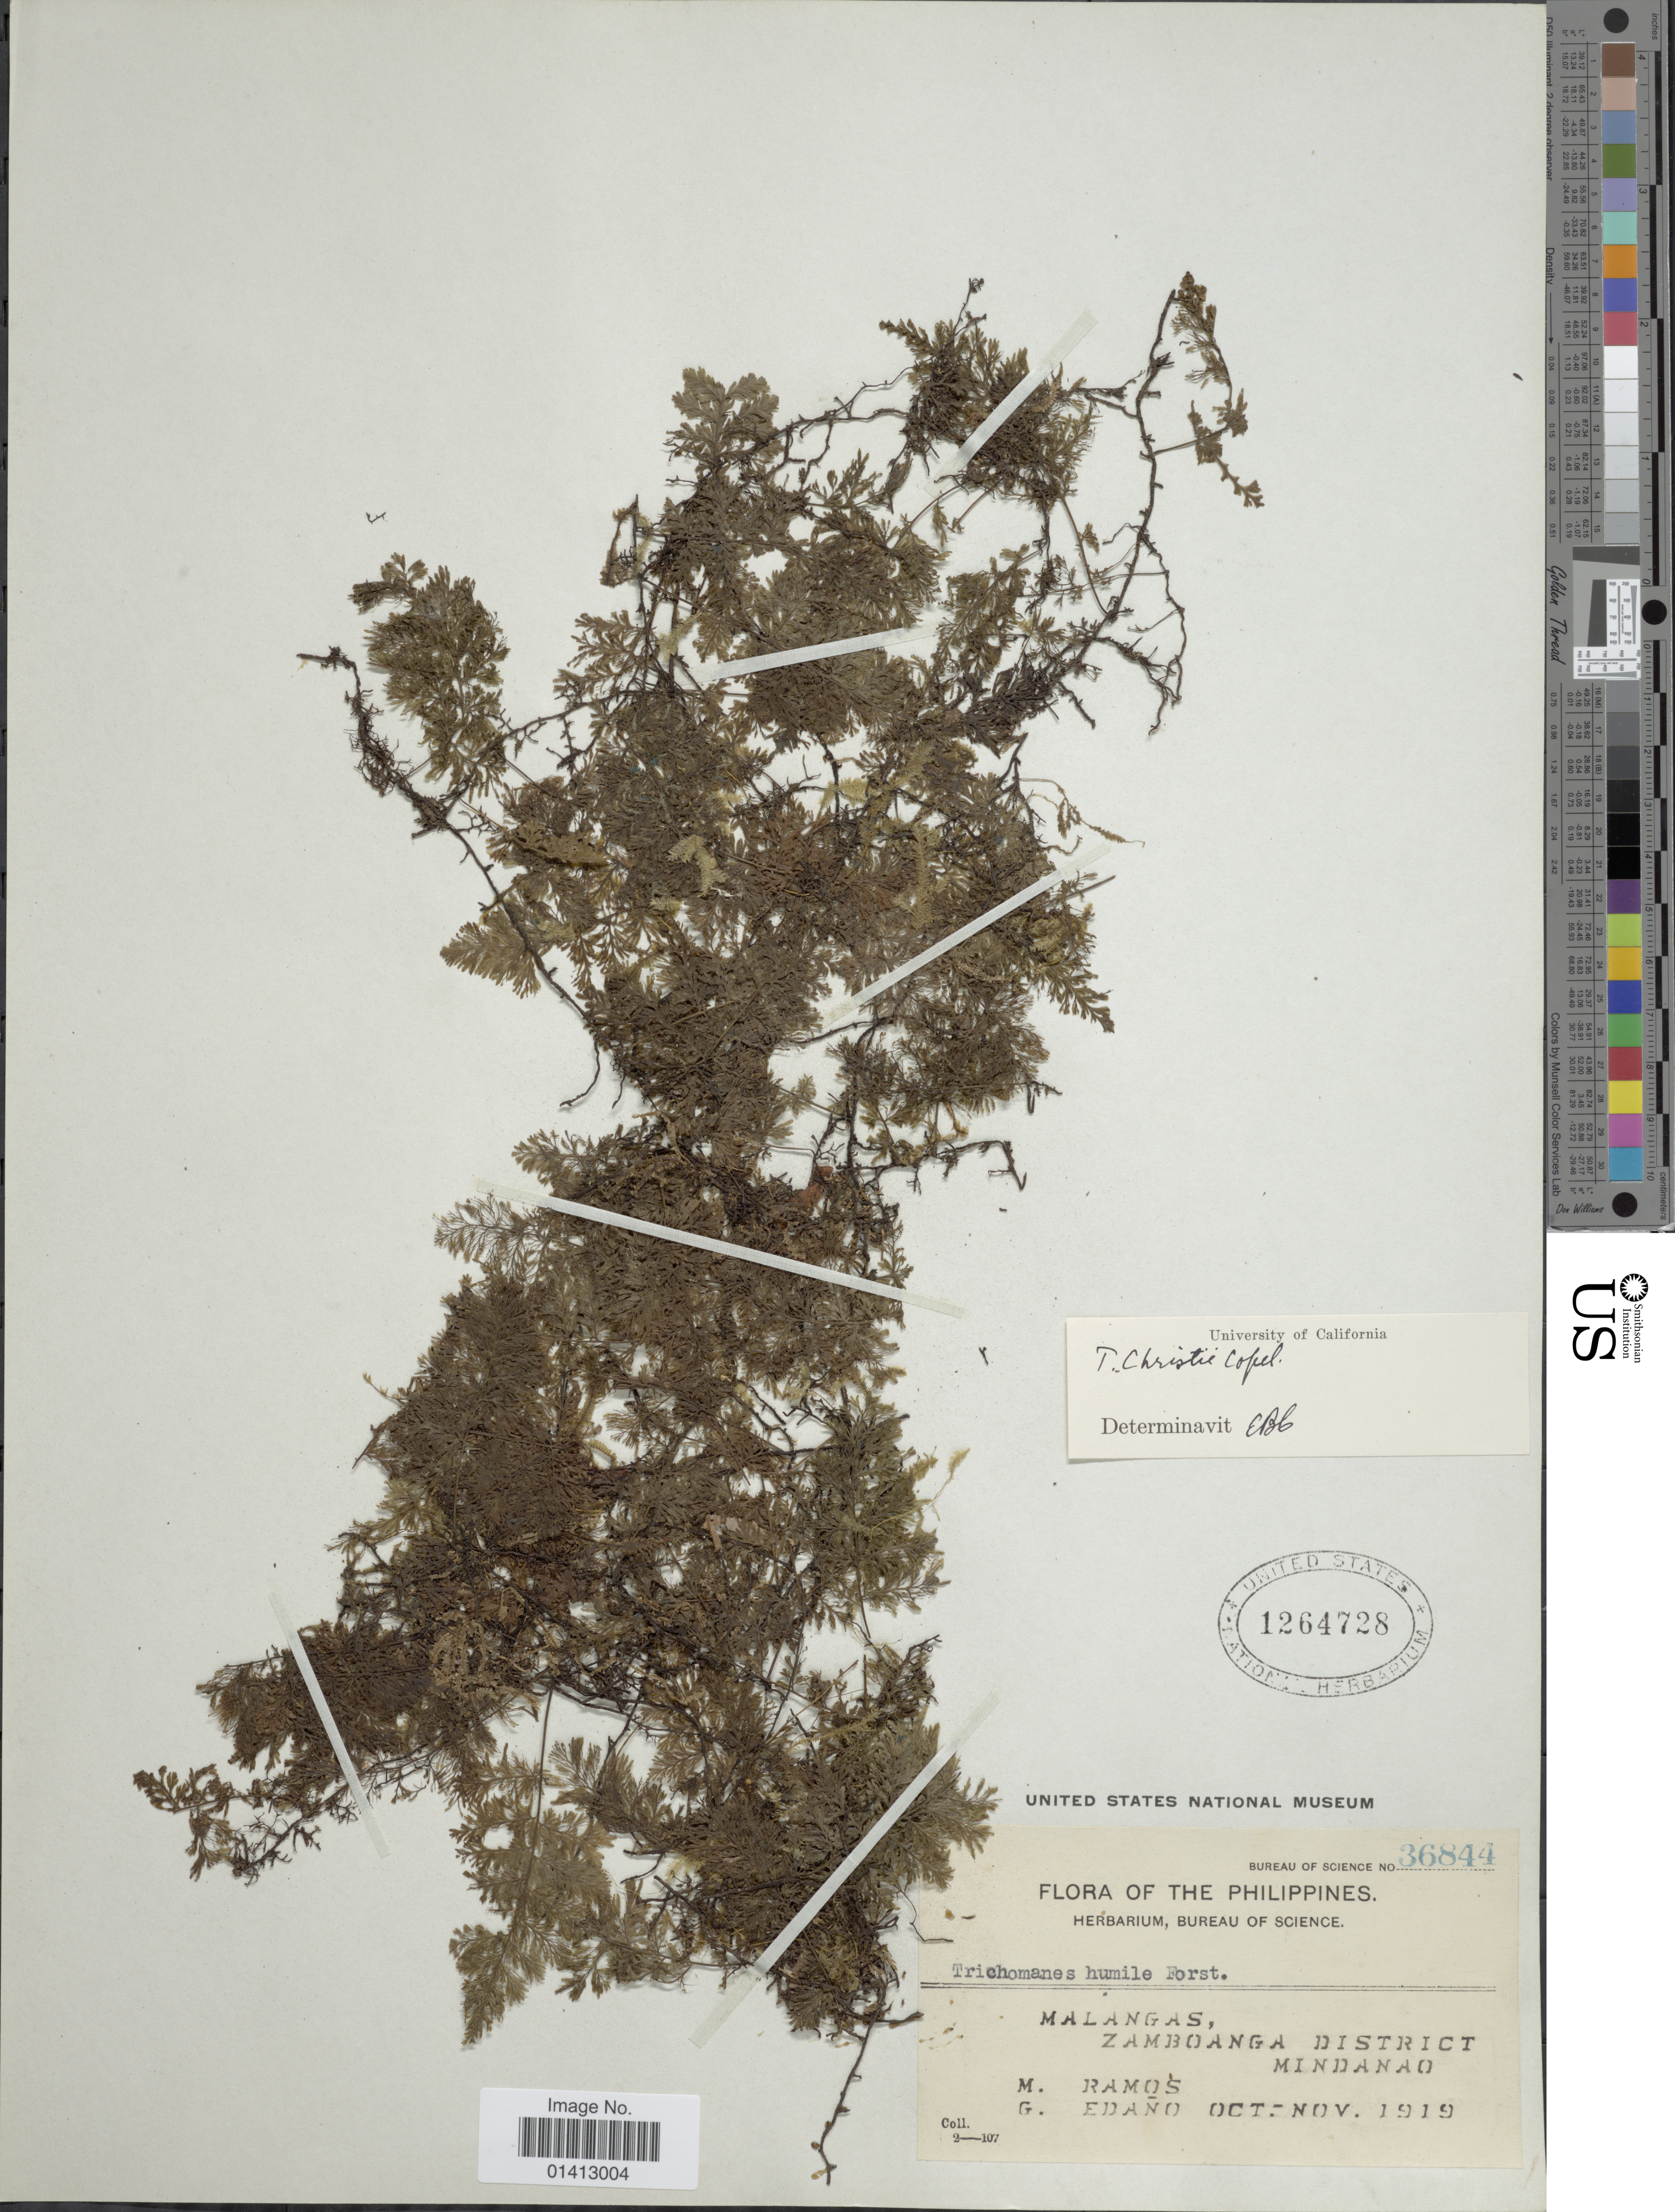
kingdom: Plantae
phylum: Tracheophyta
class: Polypodiopsida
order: Hymenophyllales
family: Hymenophyllaceae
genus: Crepidomanes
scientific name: Crepidomanes christii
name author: (Copel.) Copel.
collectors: M. Ramos & G. Edaño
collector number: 36844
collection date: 1919-10/1919-11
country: Philippines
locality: Malangas, Zamboanga District, Mindanao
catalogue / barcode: US 1264728